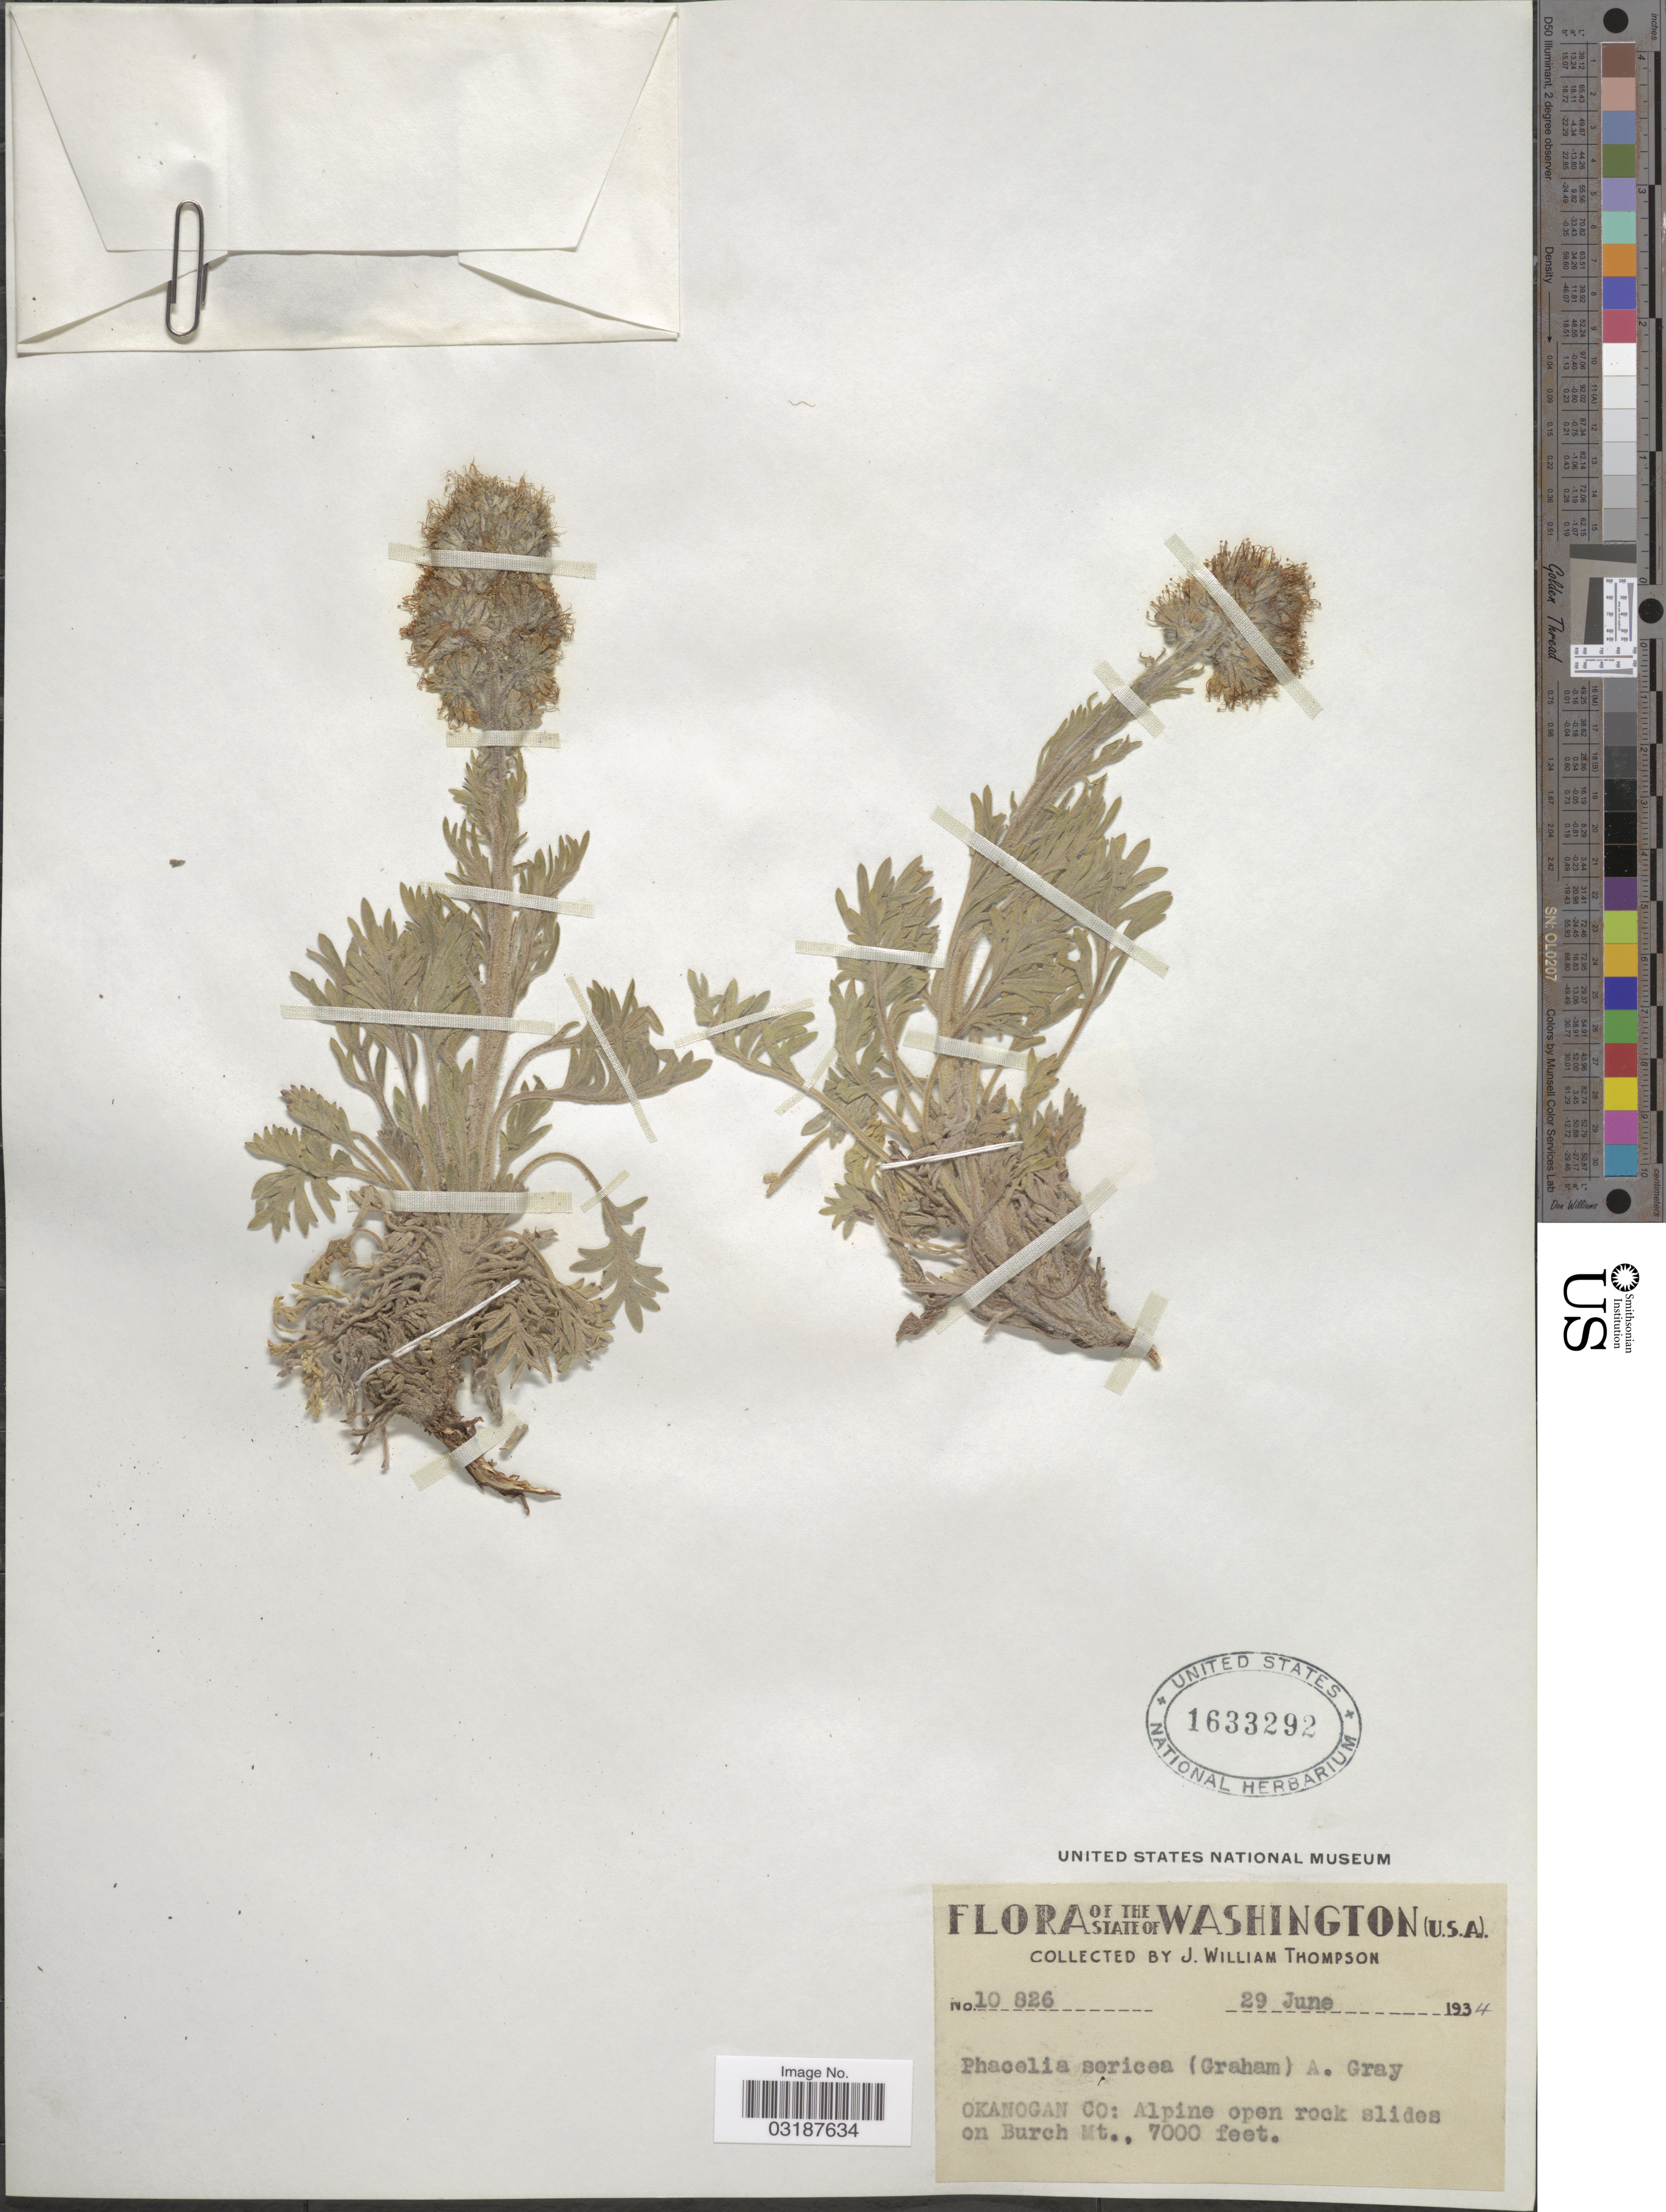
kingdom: Plantae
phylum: Tracheophyta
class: Magnoliopsida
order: Boraginales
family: Hydrophyllaceae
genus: Phacelia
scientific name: Phacelia sericea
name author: (Graham) A. Gray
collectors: J. W. Thompson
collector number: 10826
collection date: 1934-06-29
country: United States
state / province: Washington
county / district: Okanogan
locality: OKANOGAN CO: Alpine open rock slides on Burch Mt.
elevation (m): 2134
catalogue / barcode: US 1633292